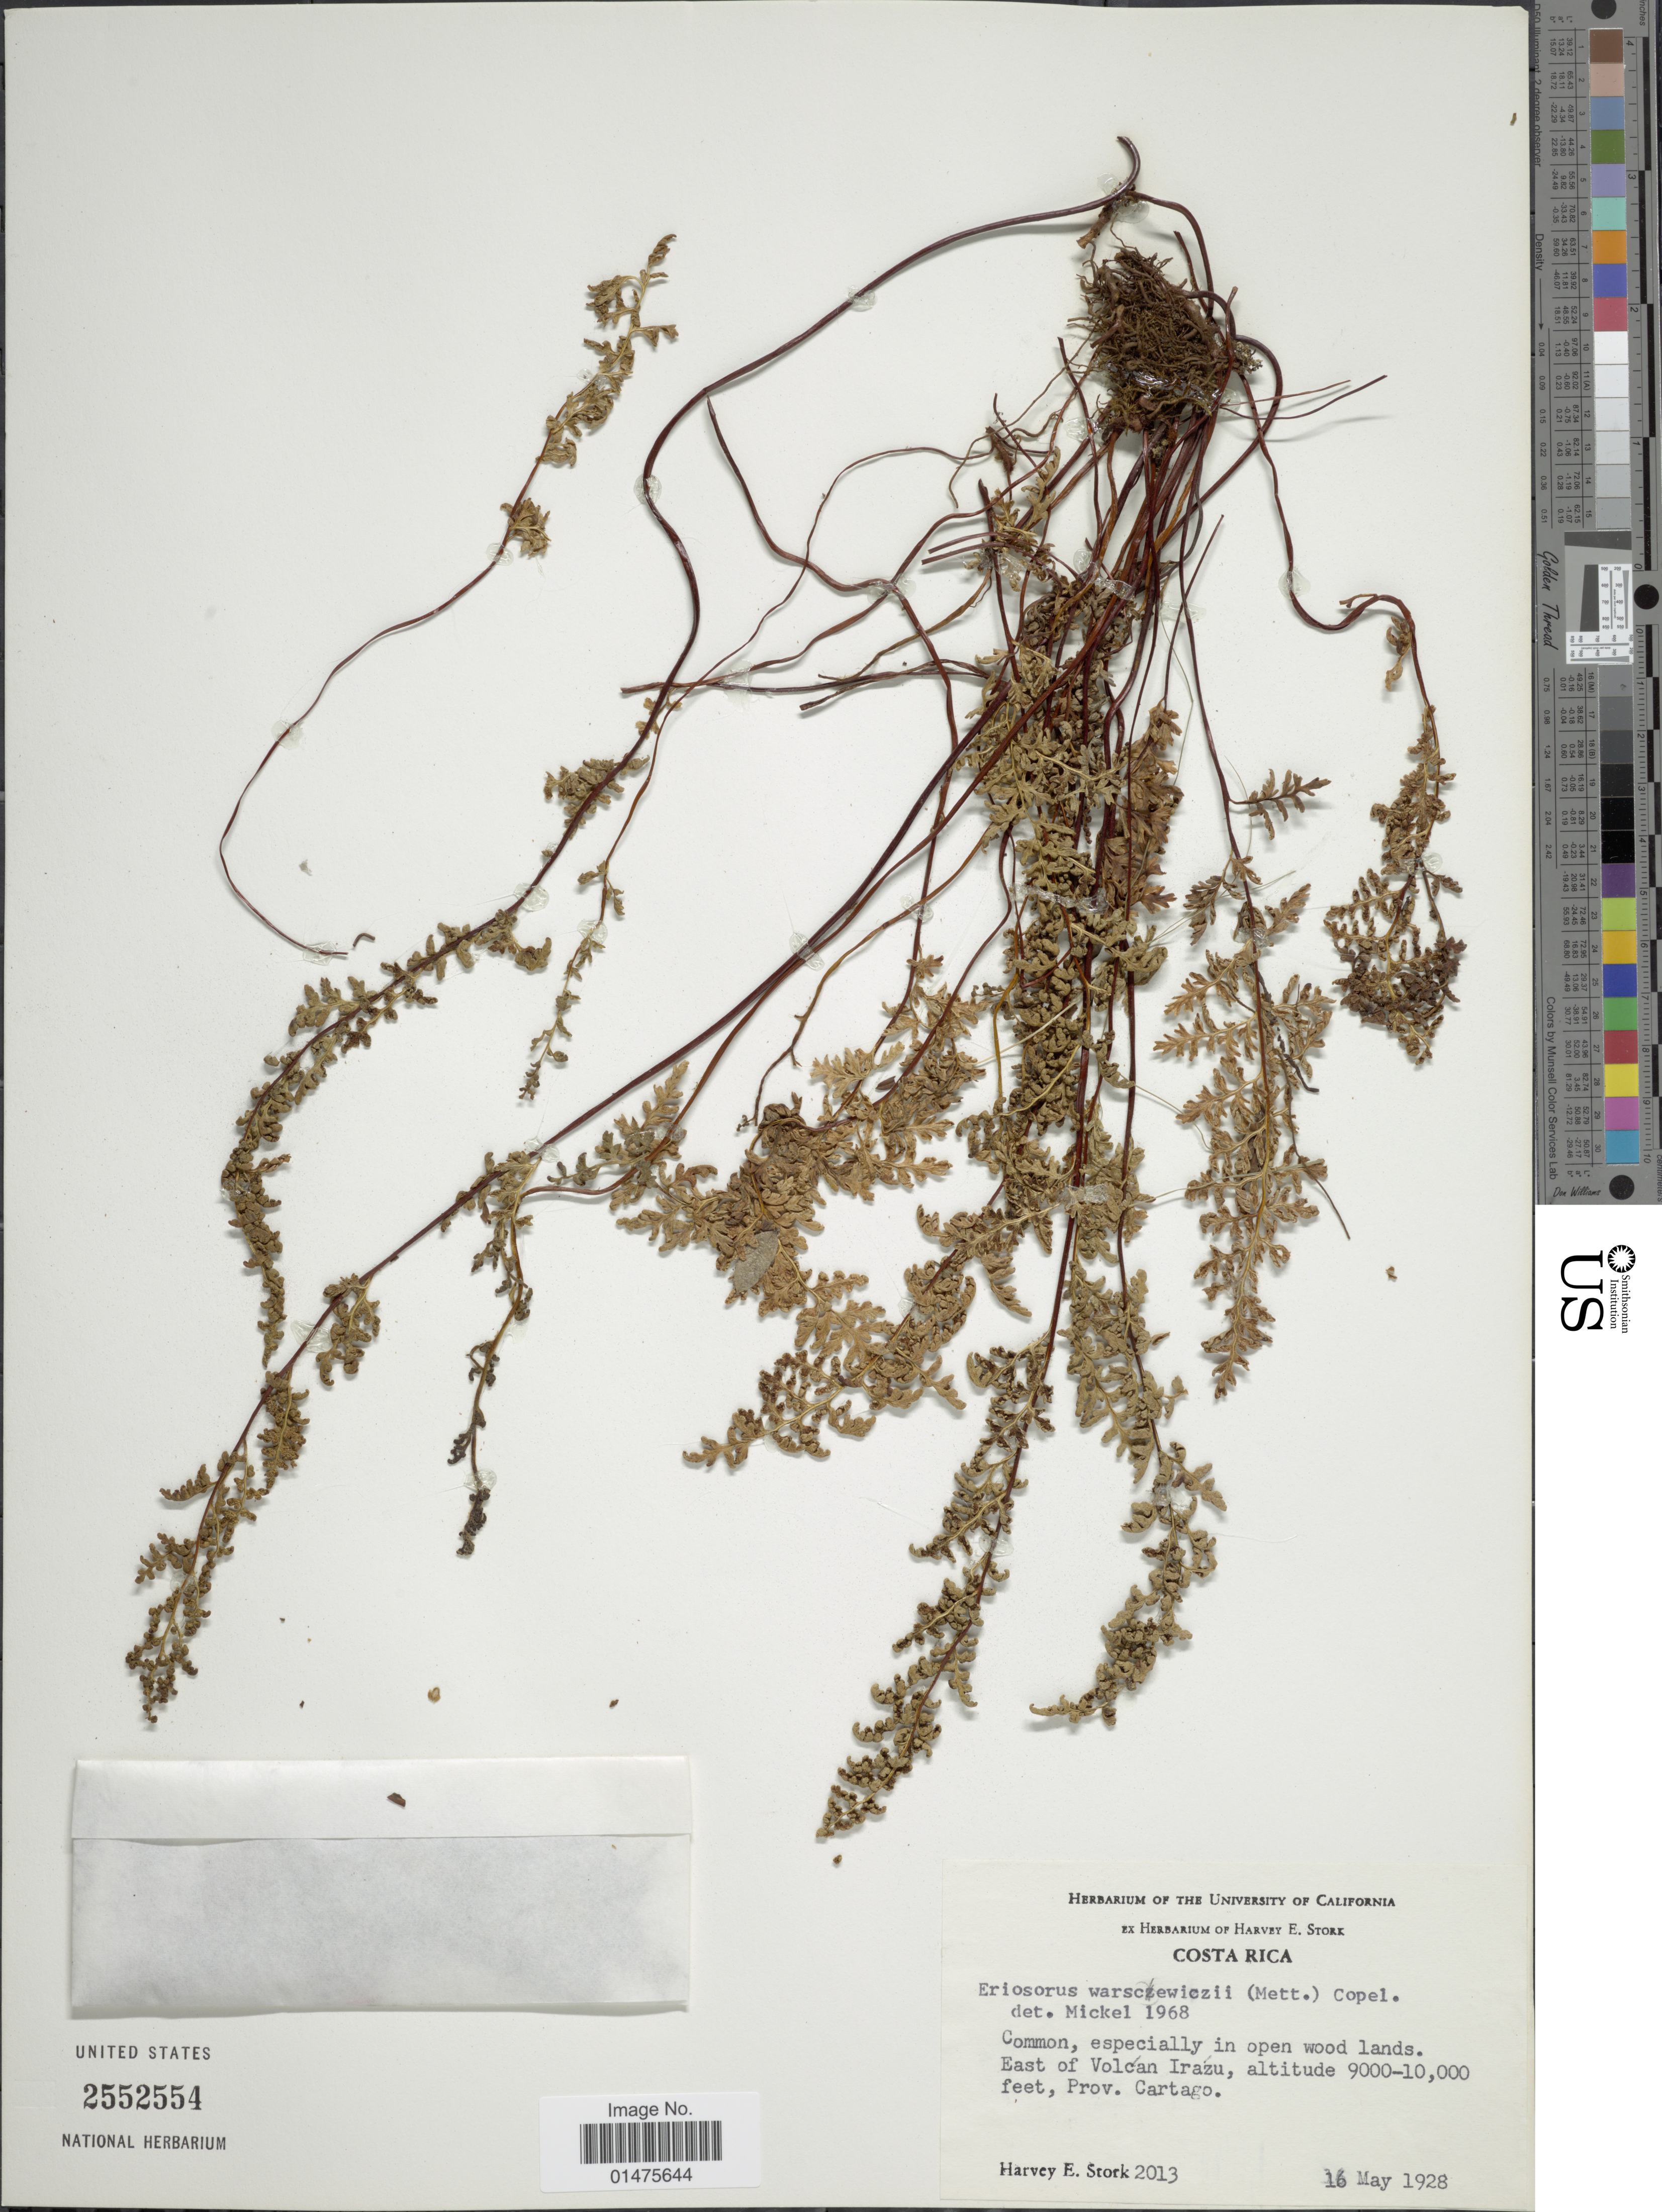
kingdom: Plantae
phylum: Tracheophyta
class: Polypodiopsida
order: Polypodiales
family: Pteridaceae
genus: Jamesonia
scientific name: Jamesonia warscewiczii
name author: (Mett.) Christenh.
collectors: H. E. Stork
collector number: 2013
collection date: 1928-05-16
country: Costa Rica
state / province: Cartago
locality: East of Volcán Irazu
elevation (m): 2743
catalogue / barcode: US 2552554